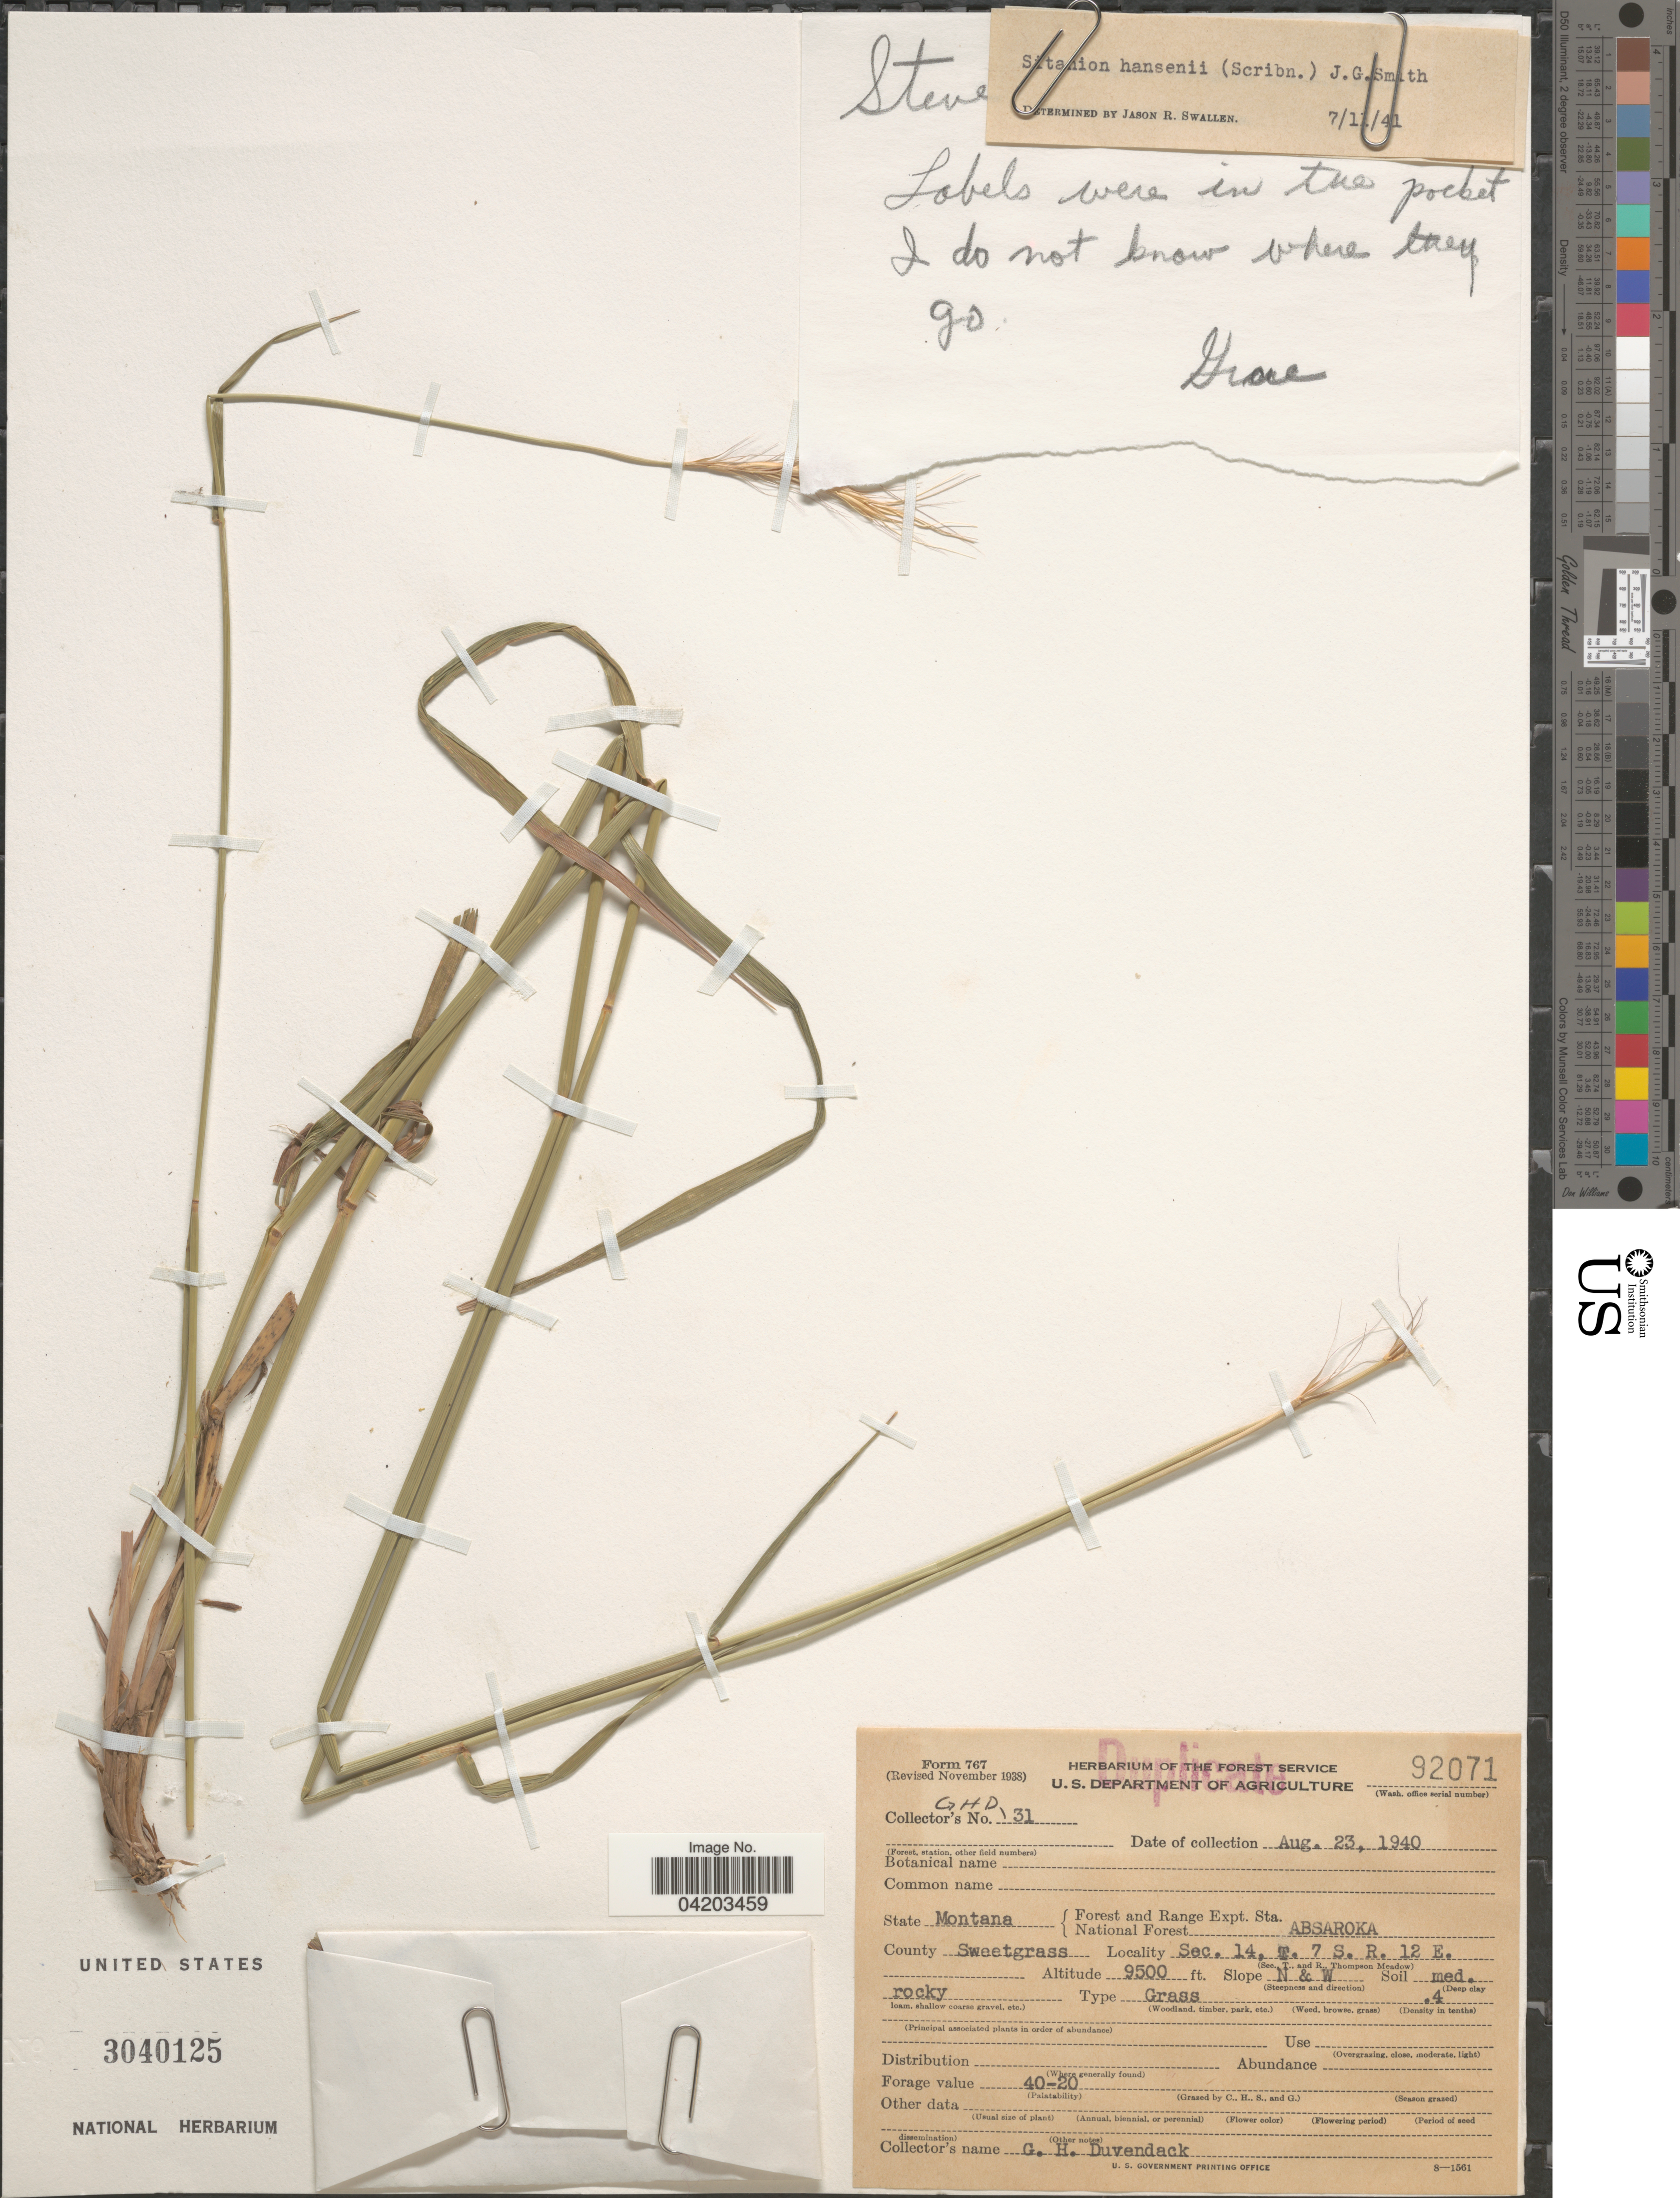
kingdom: Plantae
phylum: Tracheophyta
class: Liliopsida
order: Poales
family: Poaceae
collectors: G. Duvendack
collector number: GHD-31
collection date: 1940-08-23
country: United States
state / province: Montana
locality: Forest and Range Expt. Sta. National Forest Absaroka. County Sweetgrass. Sec. 14, T. 7 S. R. 12 E. Slope N & W.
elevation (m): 2896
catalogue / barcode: US 3040125